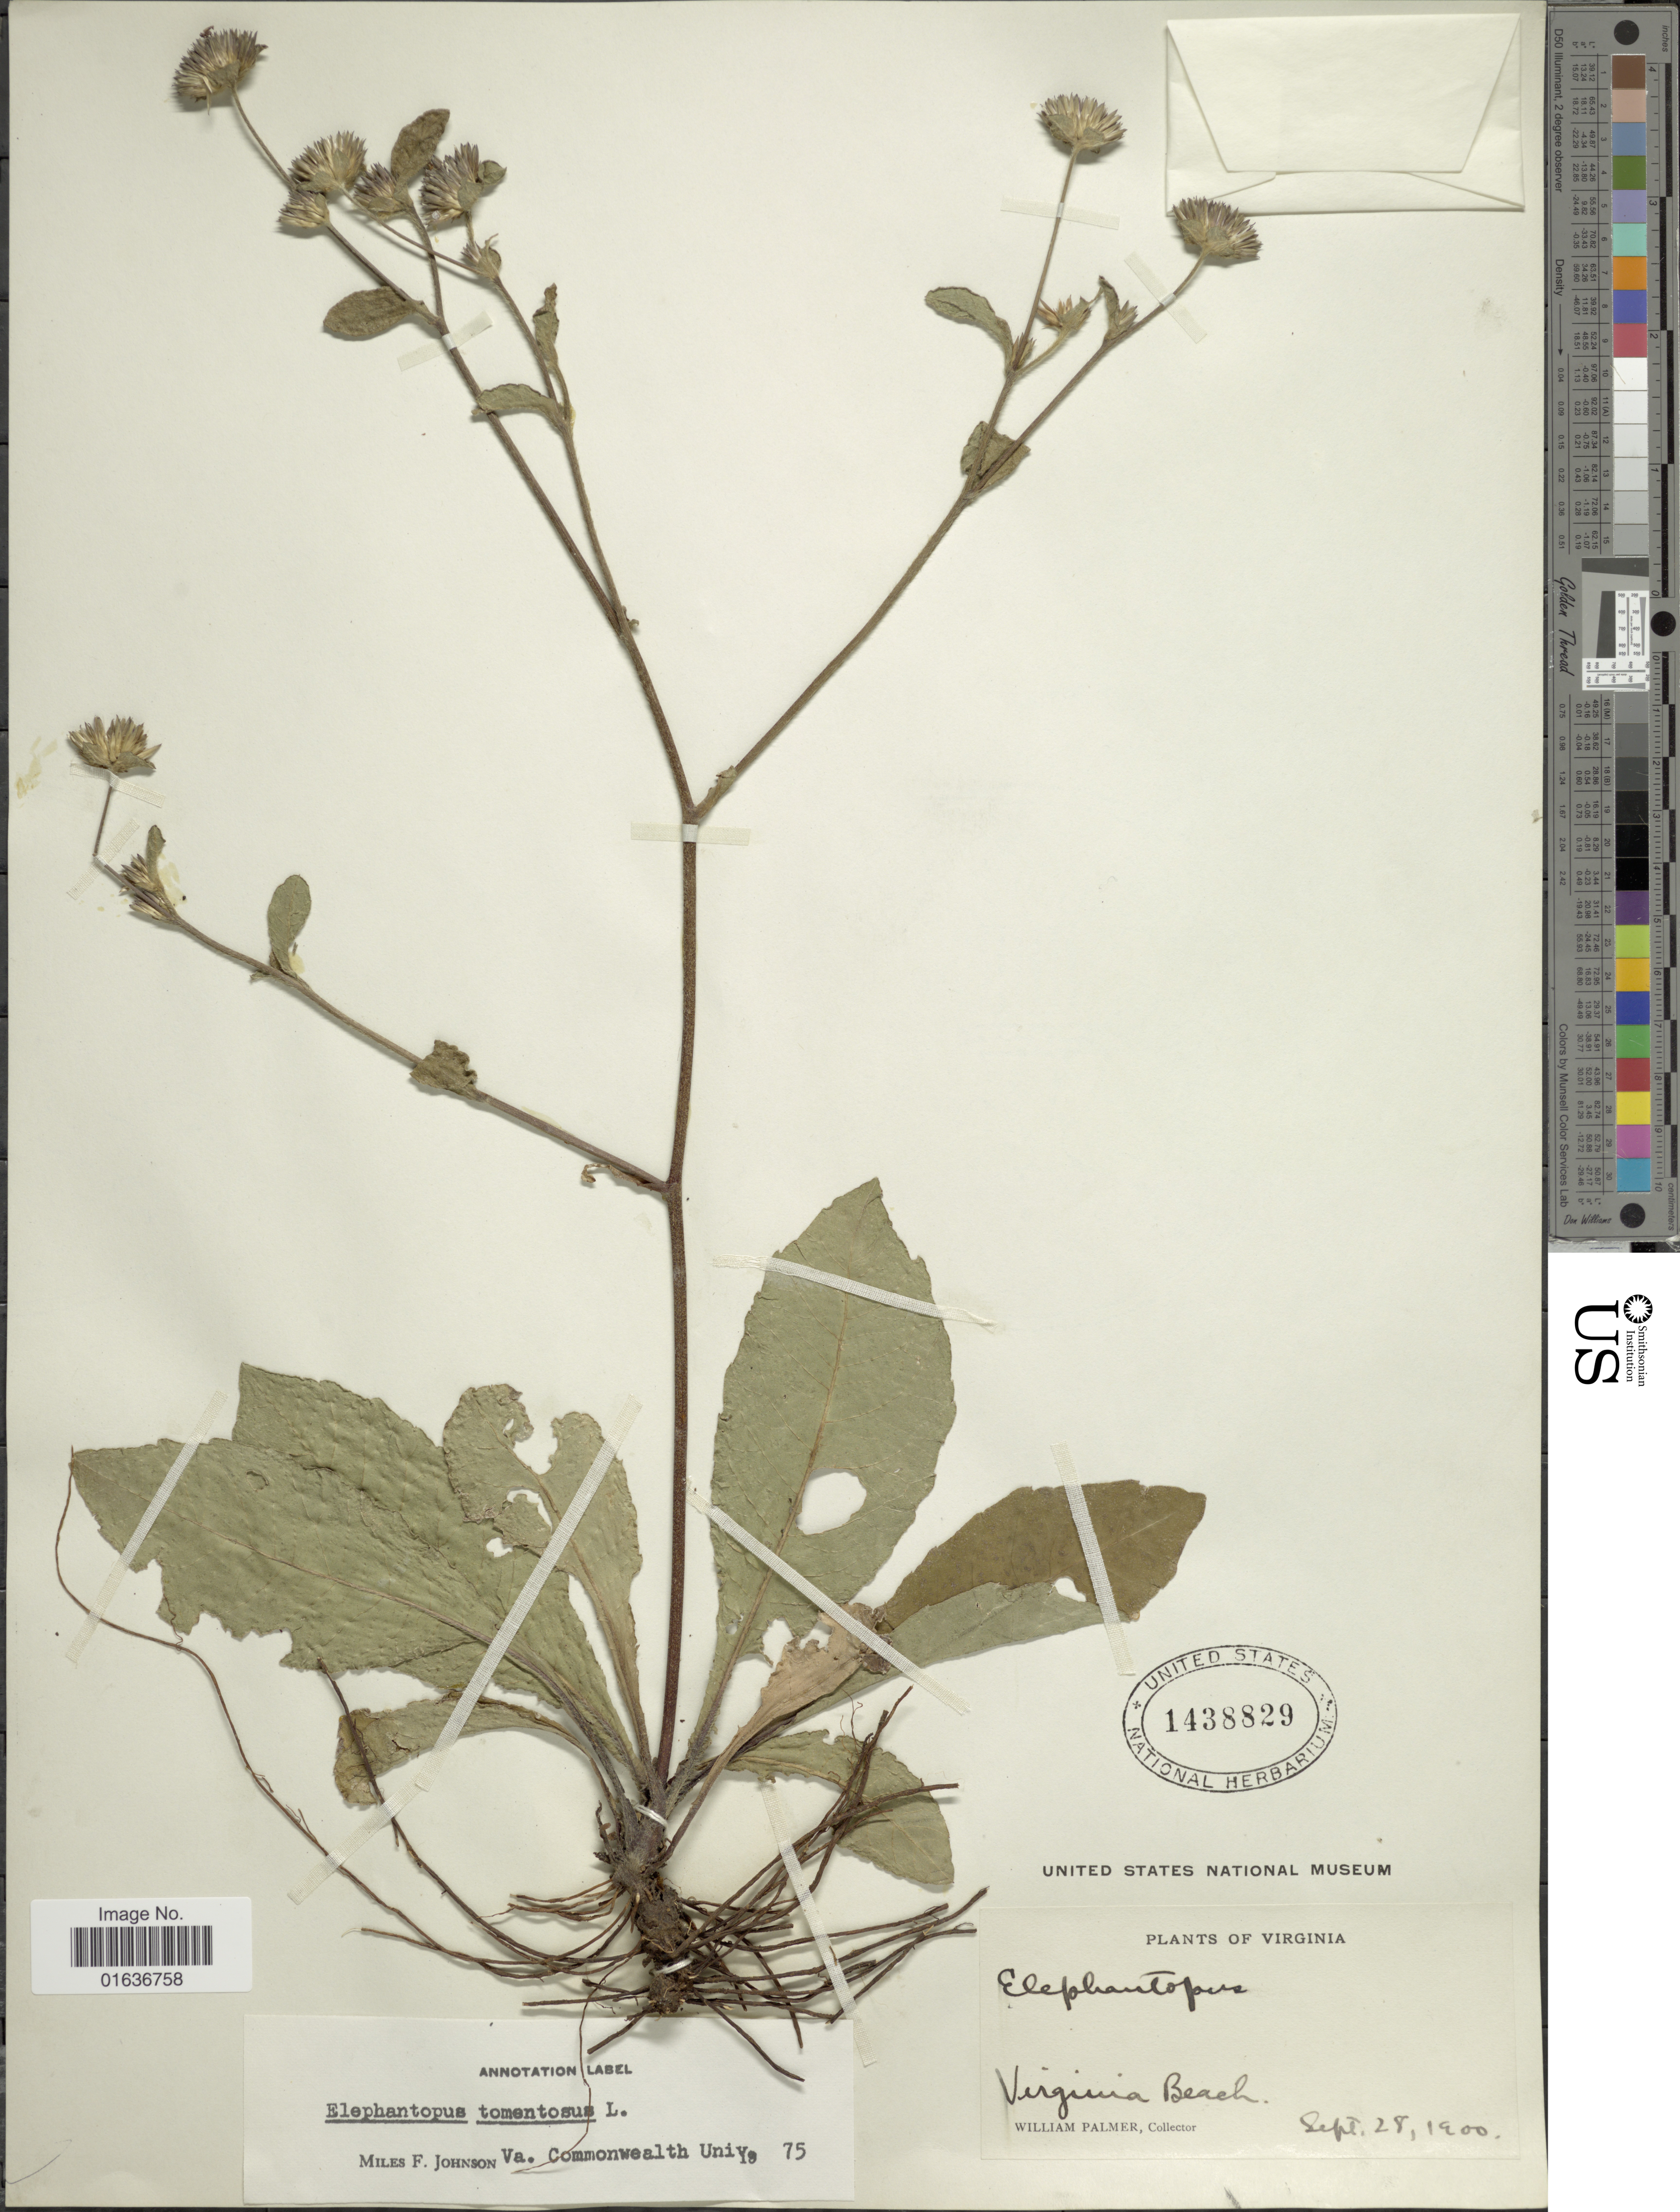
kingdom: Plantae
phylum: Tracheophyta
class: Magnoliopsida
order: Asterales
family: Asteraceae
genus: Elephantopus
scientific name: Elephantopus tomentosus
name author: L.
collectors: W. Palmer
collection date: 1900-09-28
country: United States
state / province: Virginia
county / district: City of Virginia Beach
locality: Virginia Beach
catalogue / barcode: US 1438829